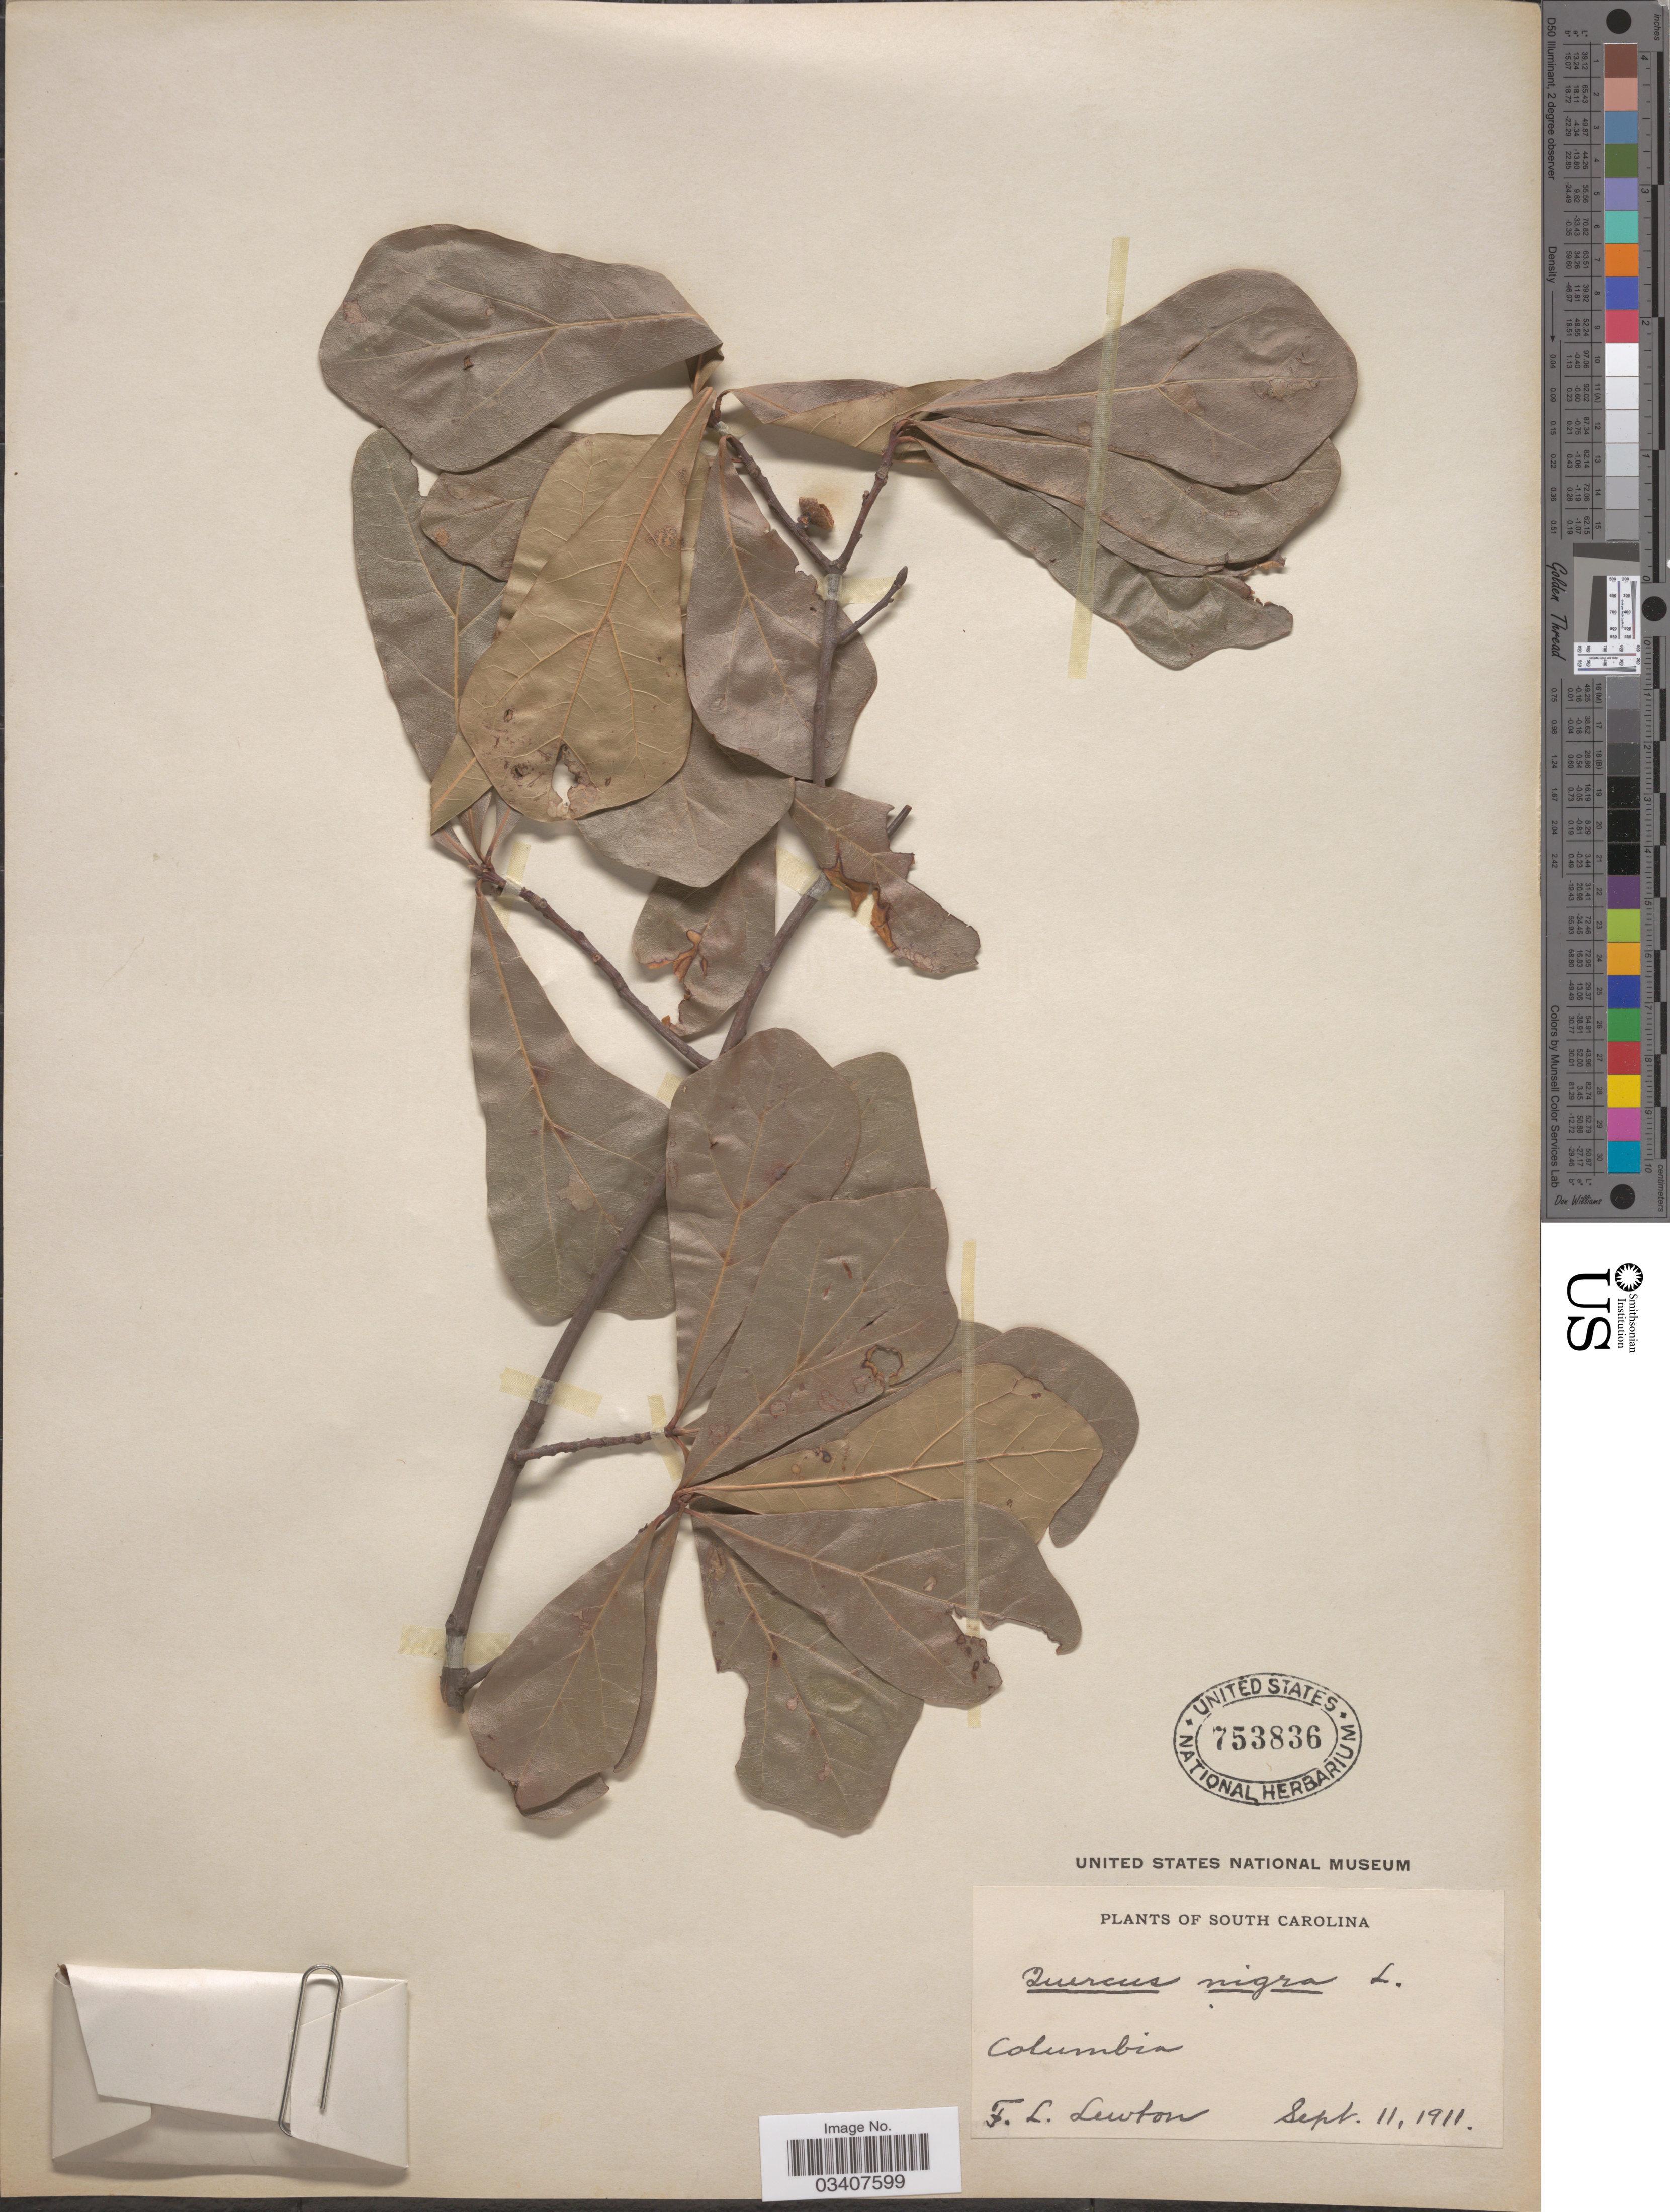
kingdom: Plantae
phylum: Tracheophyta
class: Magnoliopsida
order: Fagales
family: Fagaceae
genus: Quercus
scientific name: Quercus nigra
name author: L.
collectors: F. L. Lewton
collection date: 1911-09-11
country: United States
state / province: South Carolina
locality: Columbia.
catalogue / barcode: US 753836